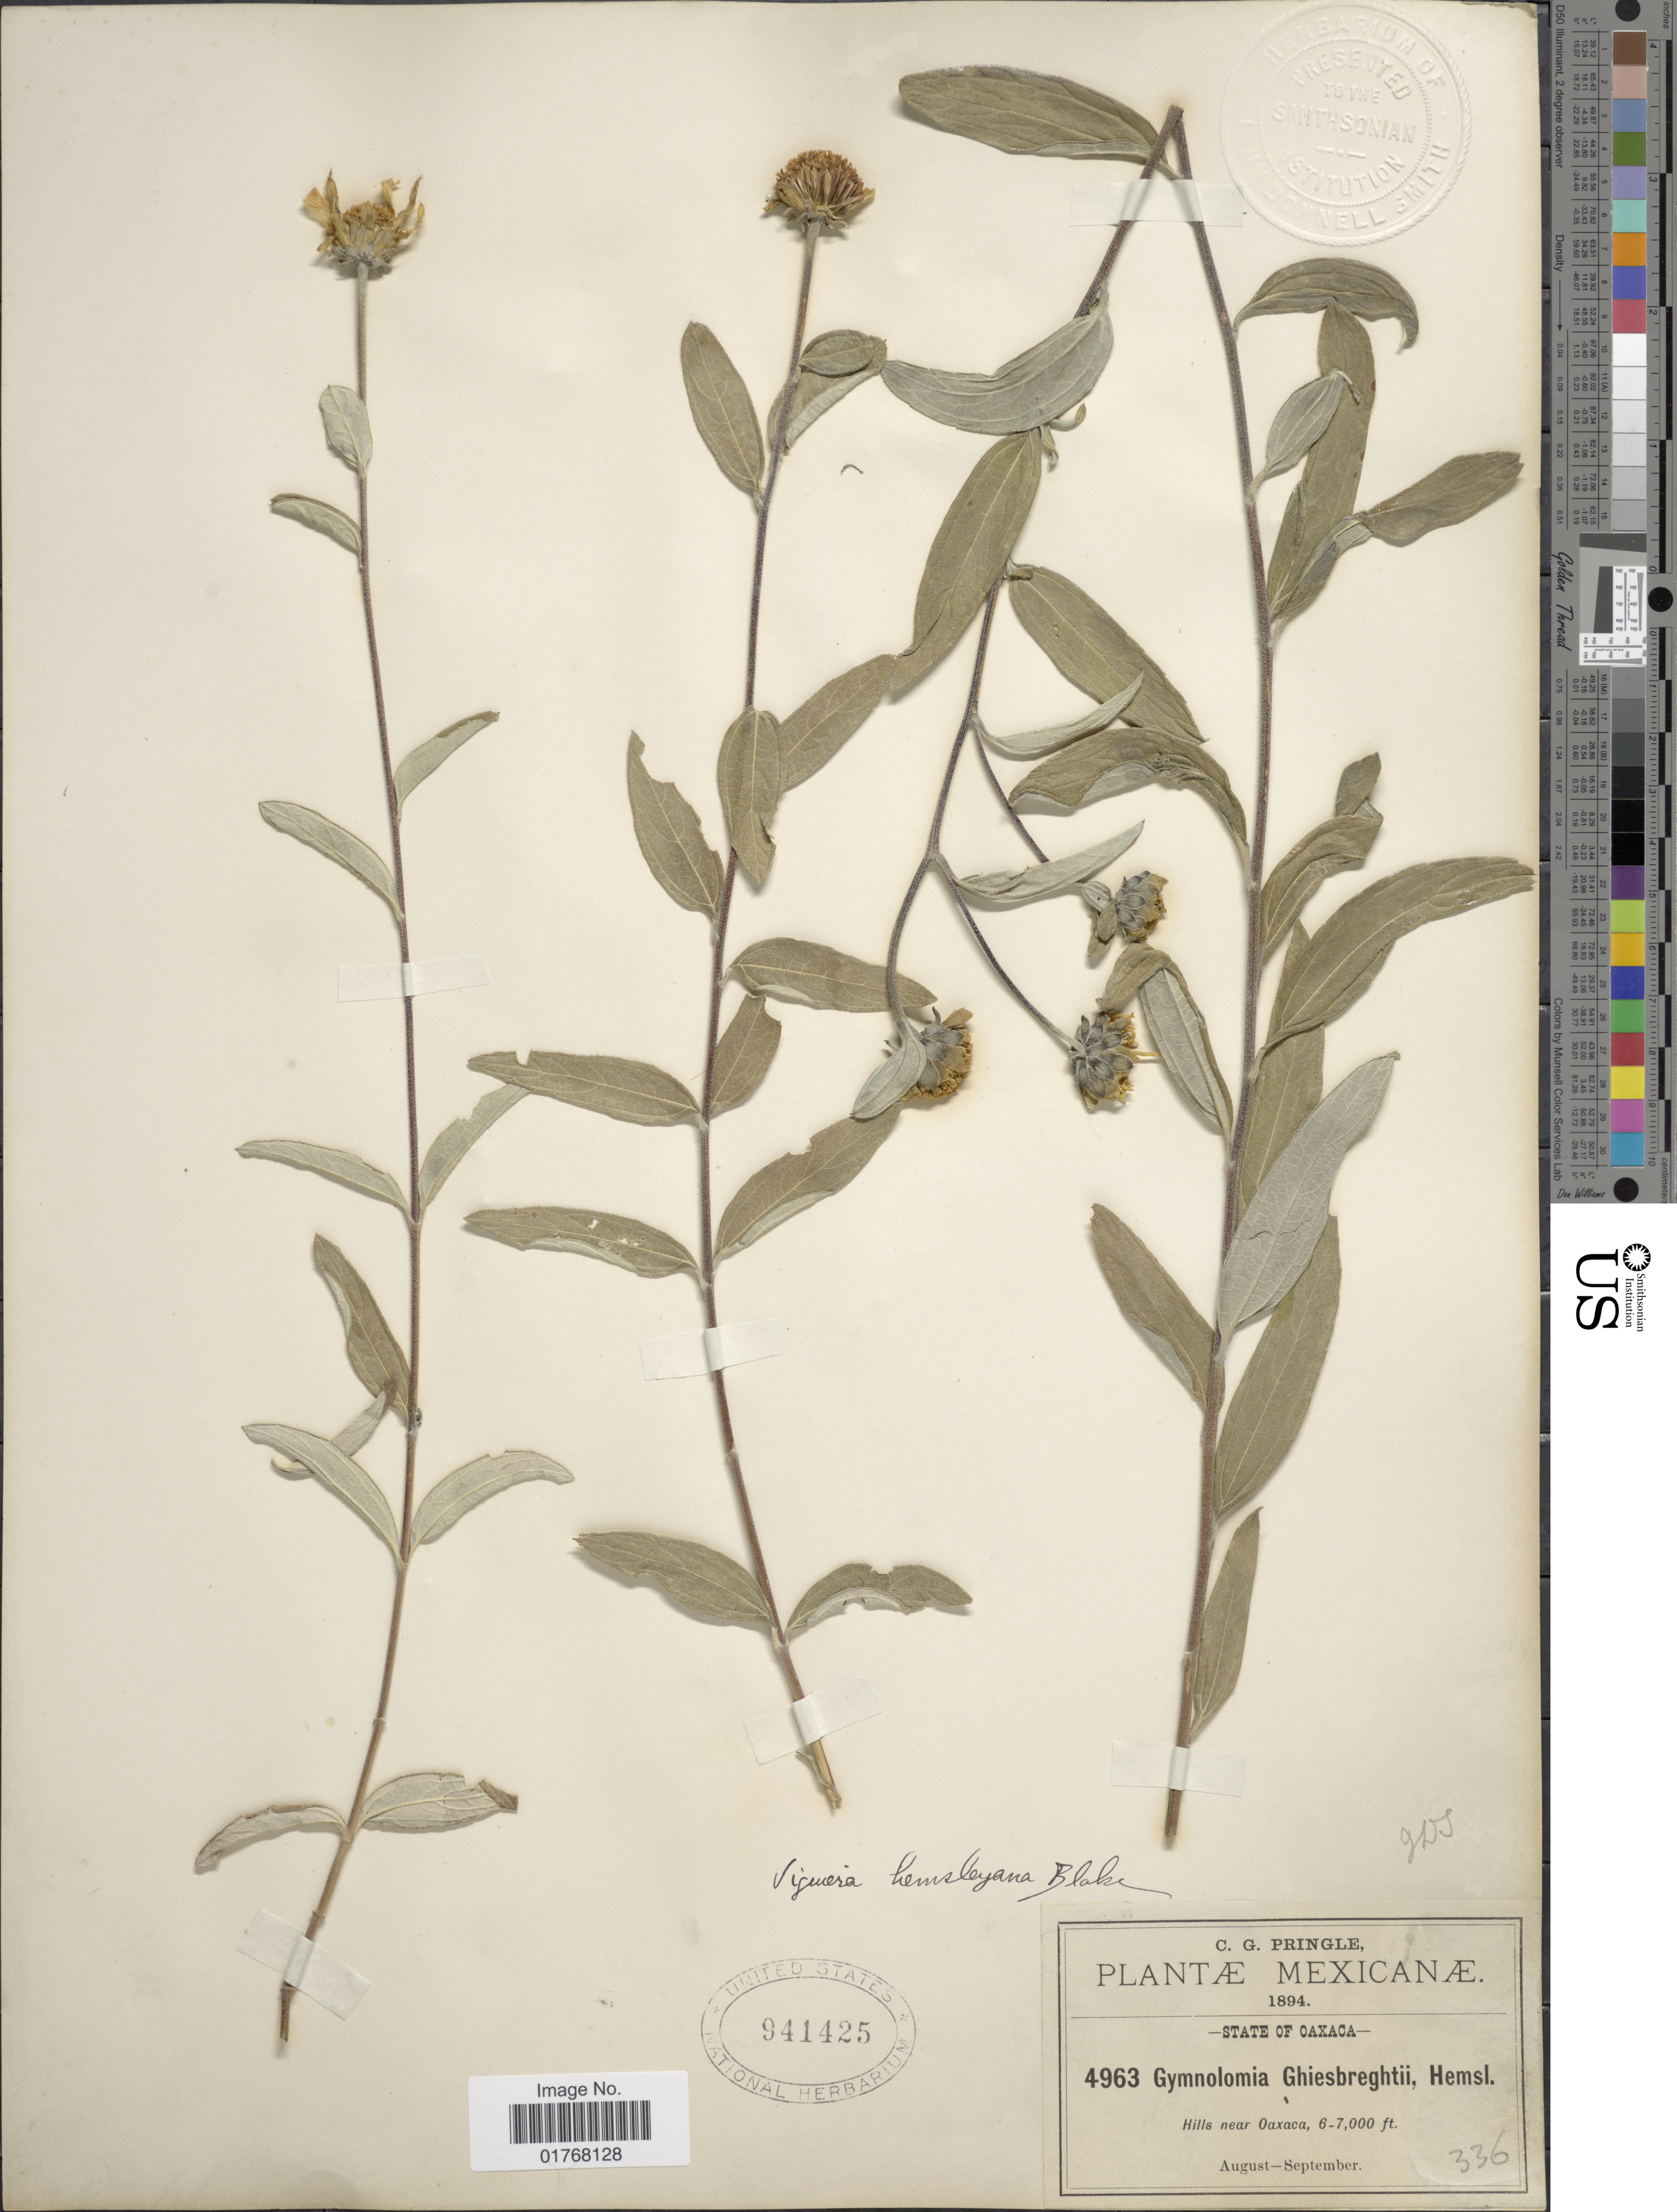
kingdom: Plantae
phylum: Tracheophyta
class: Magnoliopsida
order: Asterales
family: Asteraceae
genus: Viguiera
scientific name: Viguiera hemsleyana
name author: S.F. Blake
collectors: C. G. Pringle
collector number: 4963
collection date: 1894-08/1894-09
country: Mexico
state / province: Oaxaca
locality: Holls near Oaxaca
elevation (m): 1829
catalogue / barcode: US 941425